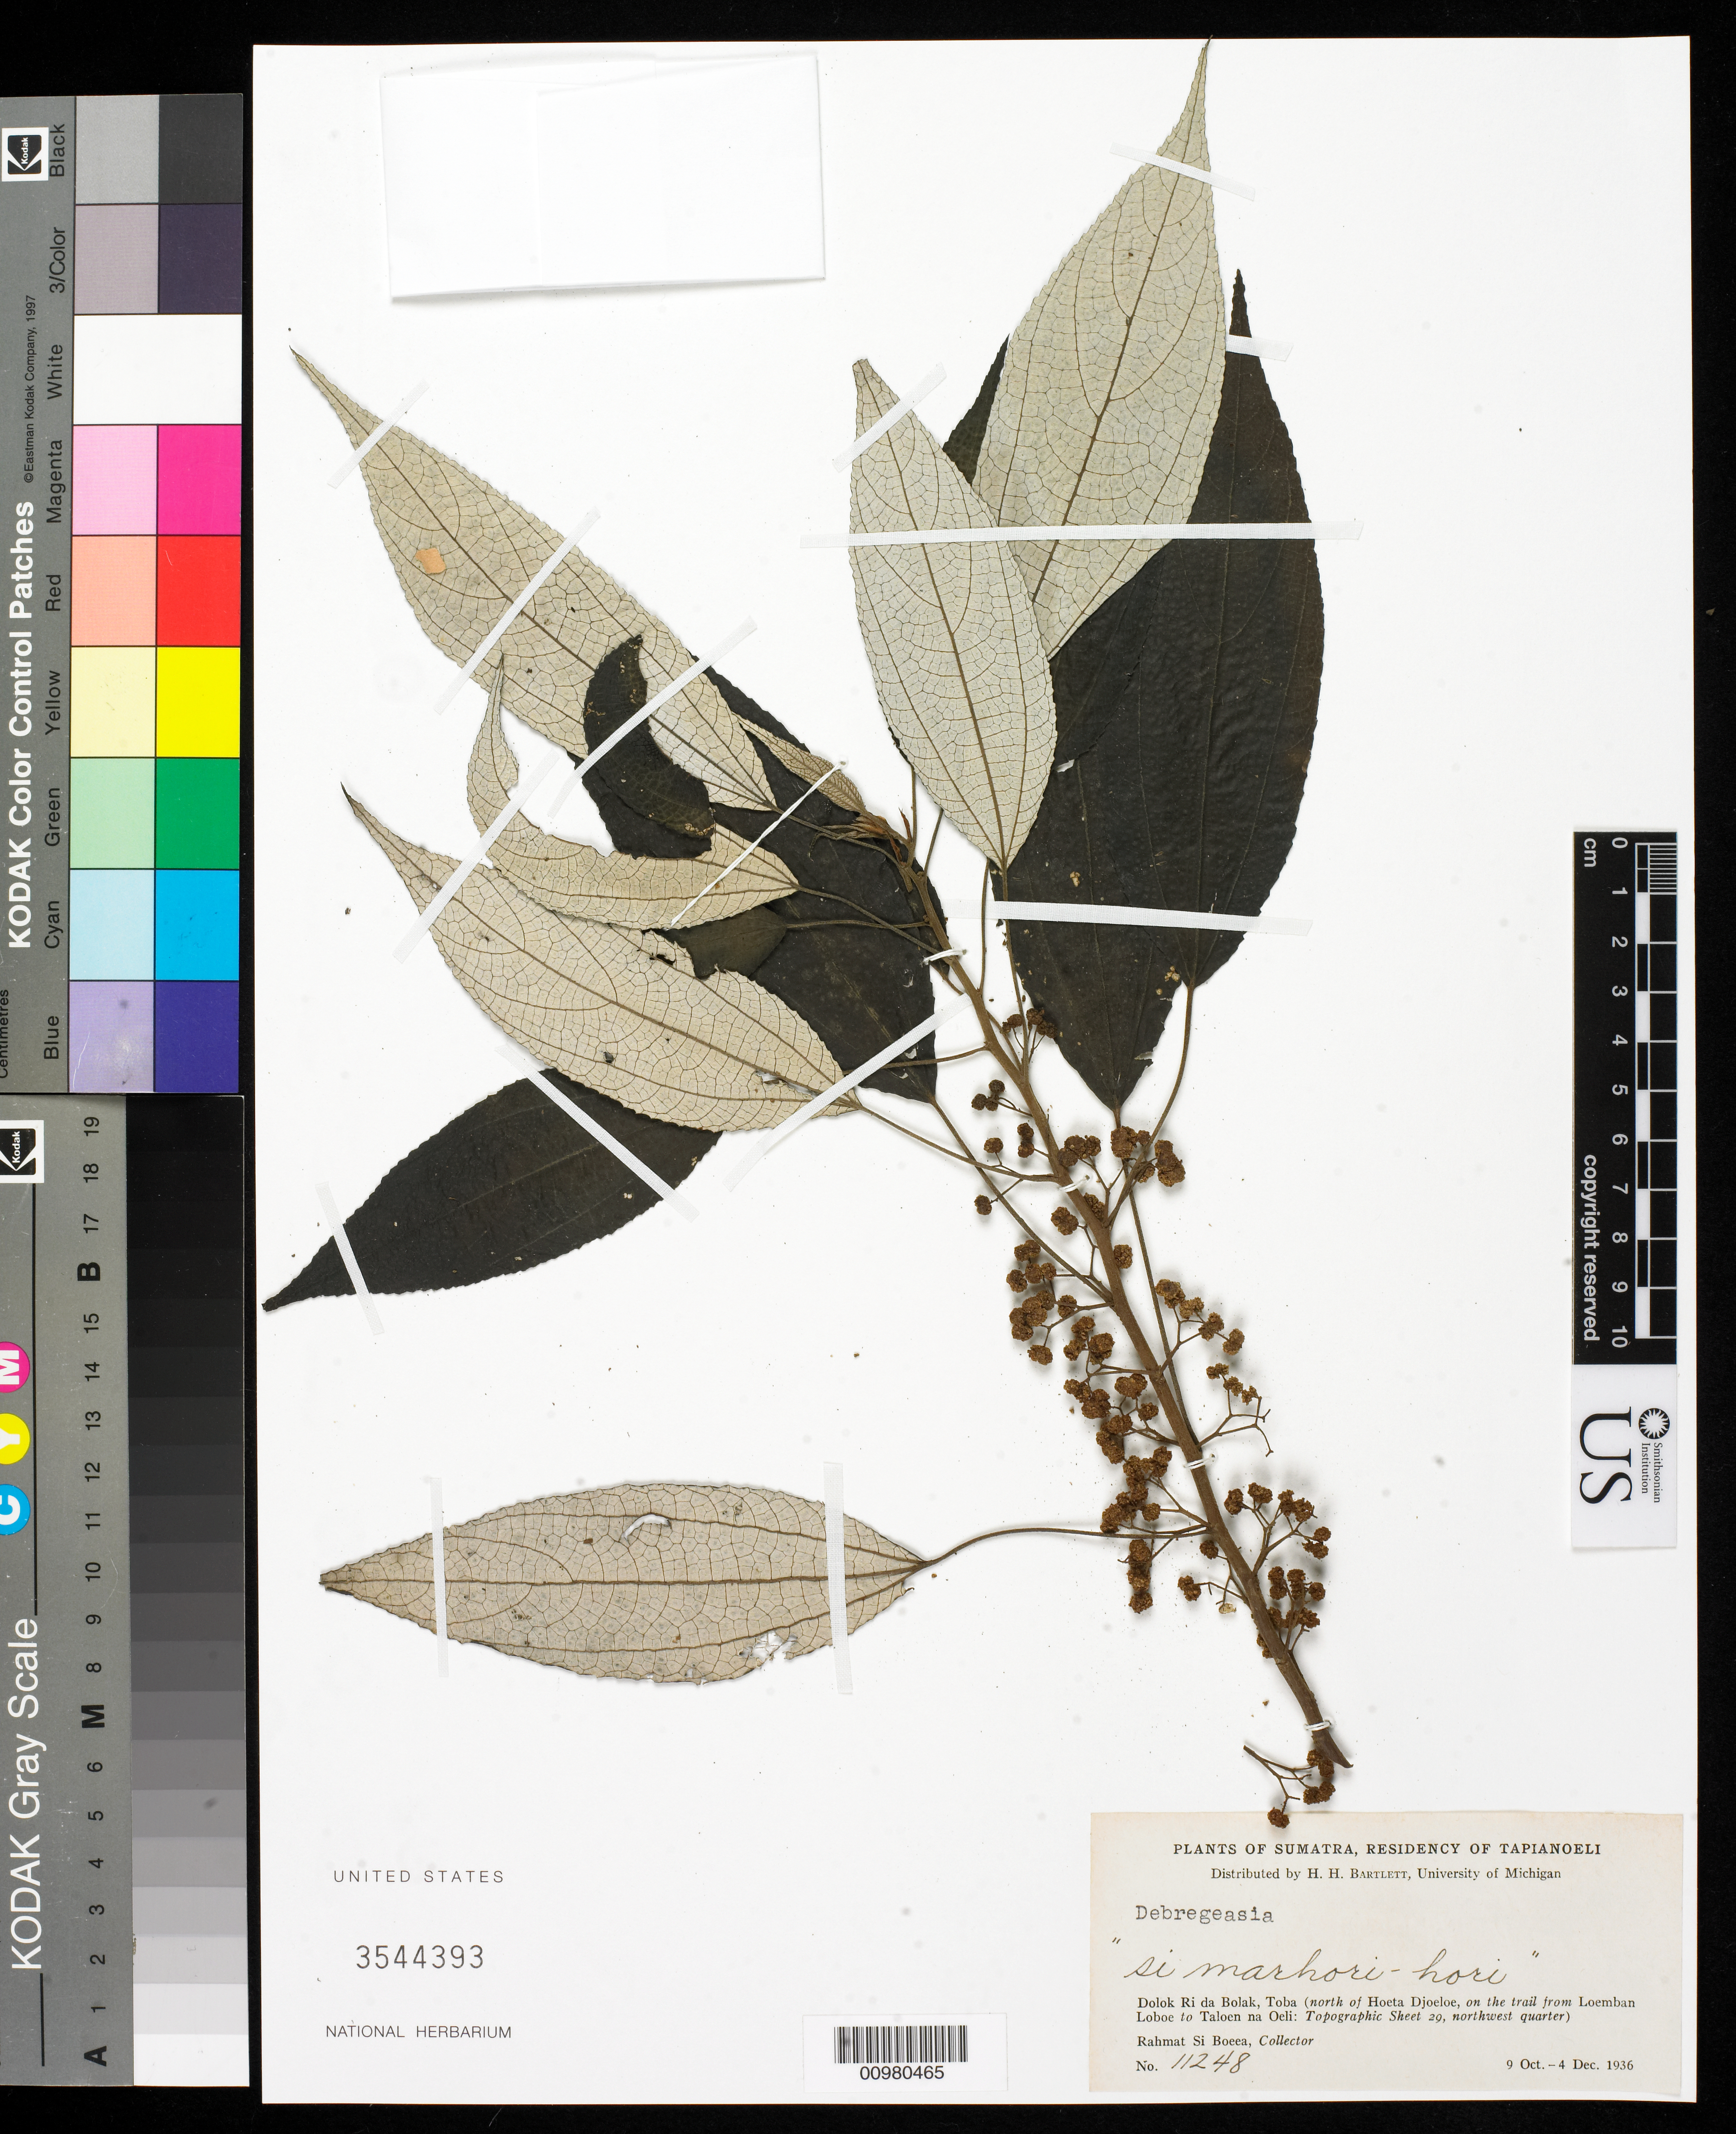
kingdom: Plantae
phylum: Tracheophyta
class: Magnoliopsida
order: Rosales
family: Urticaceae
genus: Debregeasia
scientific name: Debregeasia sp.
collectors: Rahmat Si Boeea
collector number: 11248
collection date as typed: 09 Oct 1936 to 04 Dec 1936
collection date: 1936-10-09/1936-12-04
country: Indonesia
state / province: Sumatra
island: Sumatra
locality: (East Coast) Dolok Ri da Bolak, Toba (north of Hoeta Djoeloe, on the trail from Loemban Laboe to Taloen na Oeli)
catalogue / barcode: US 3544393